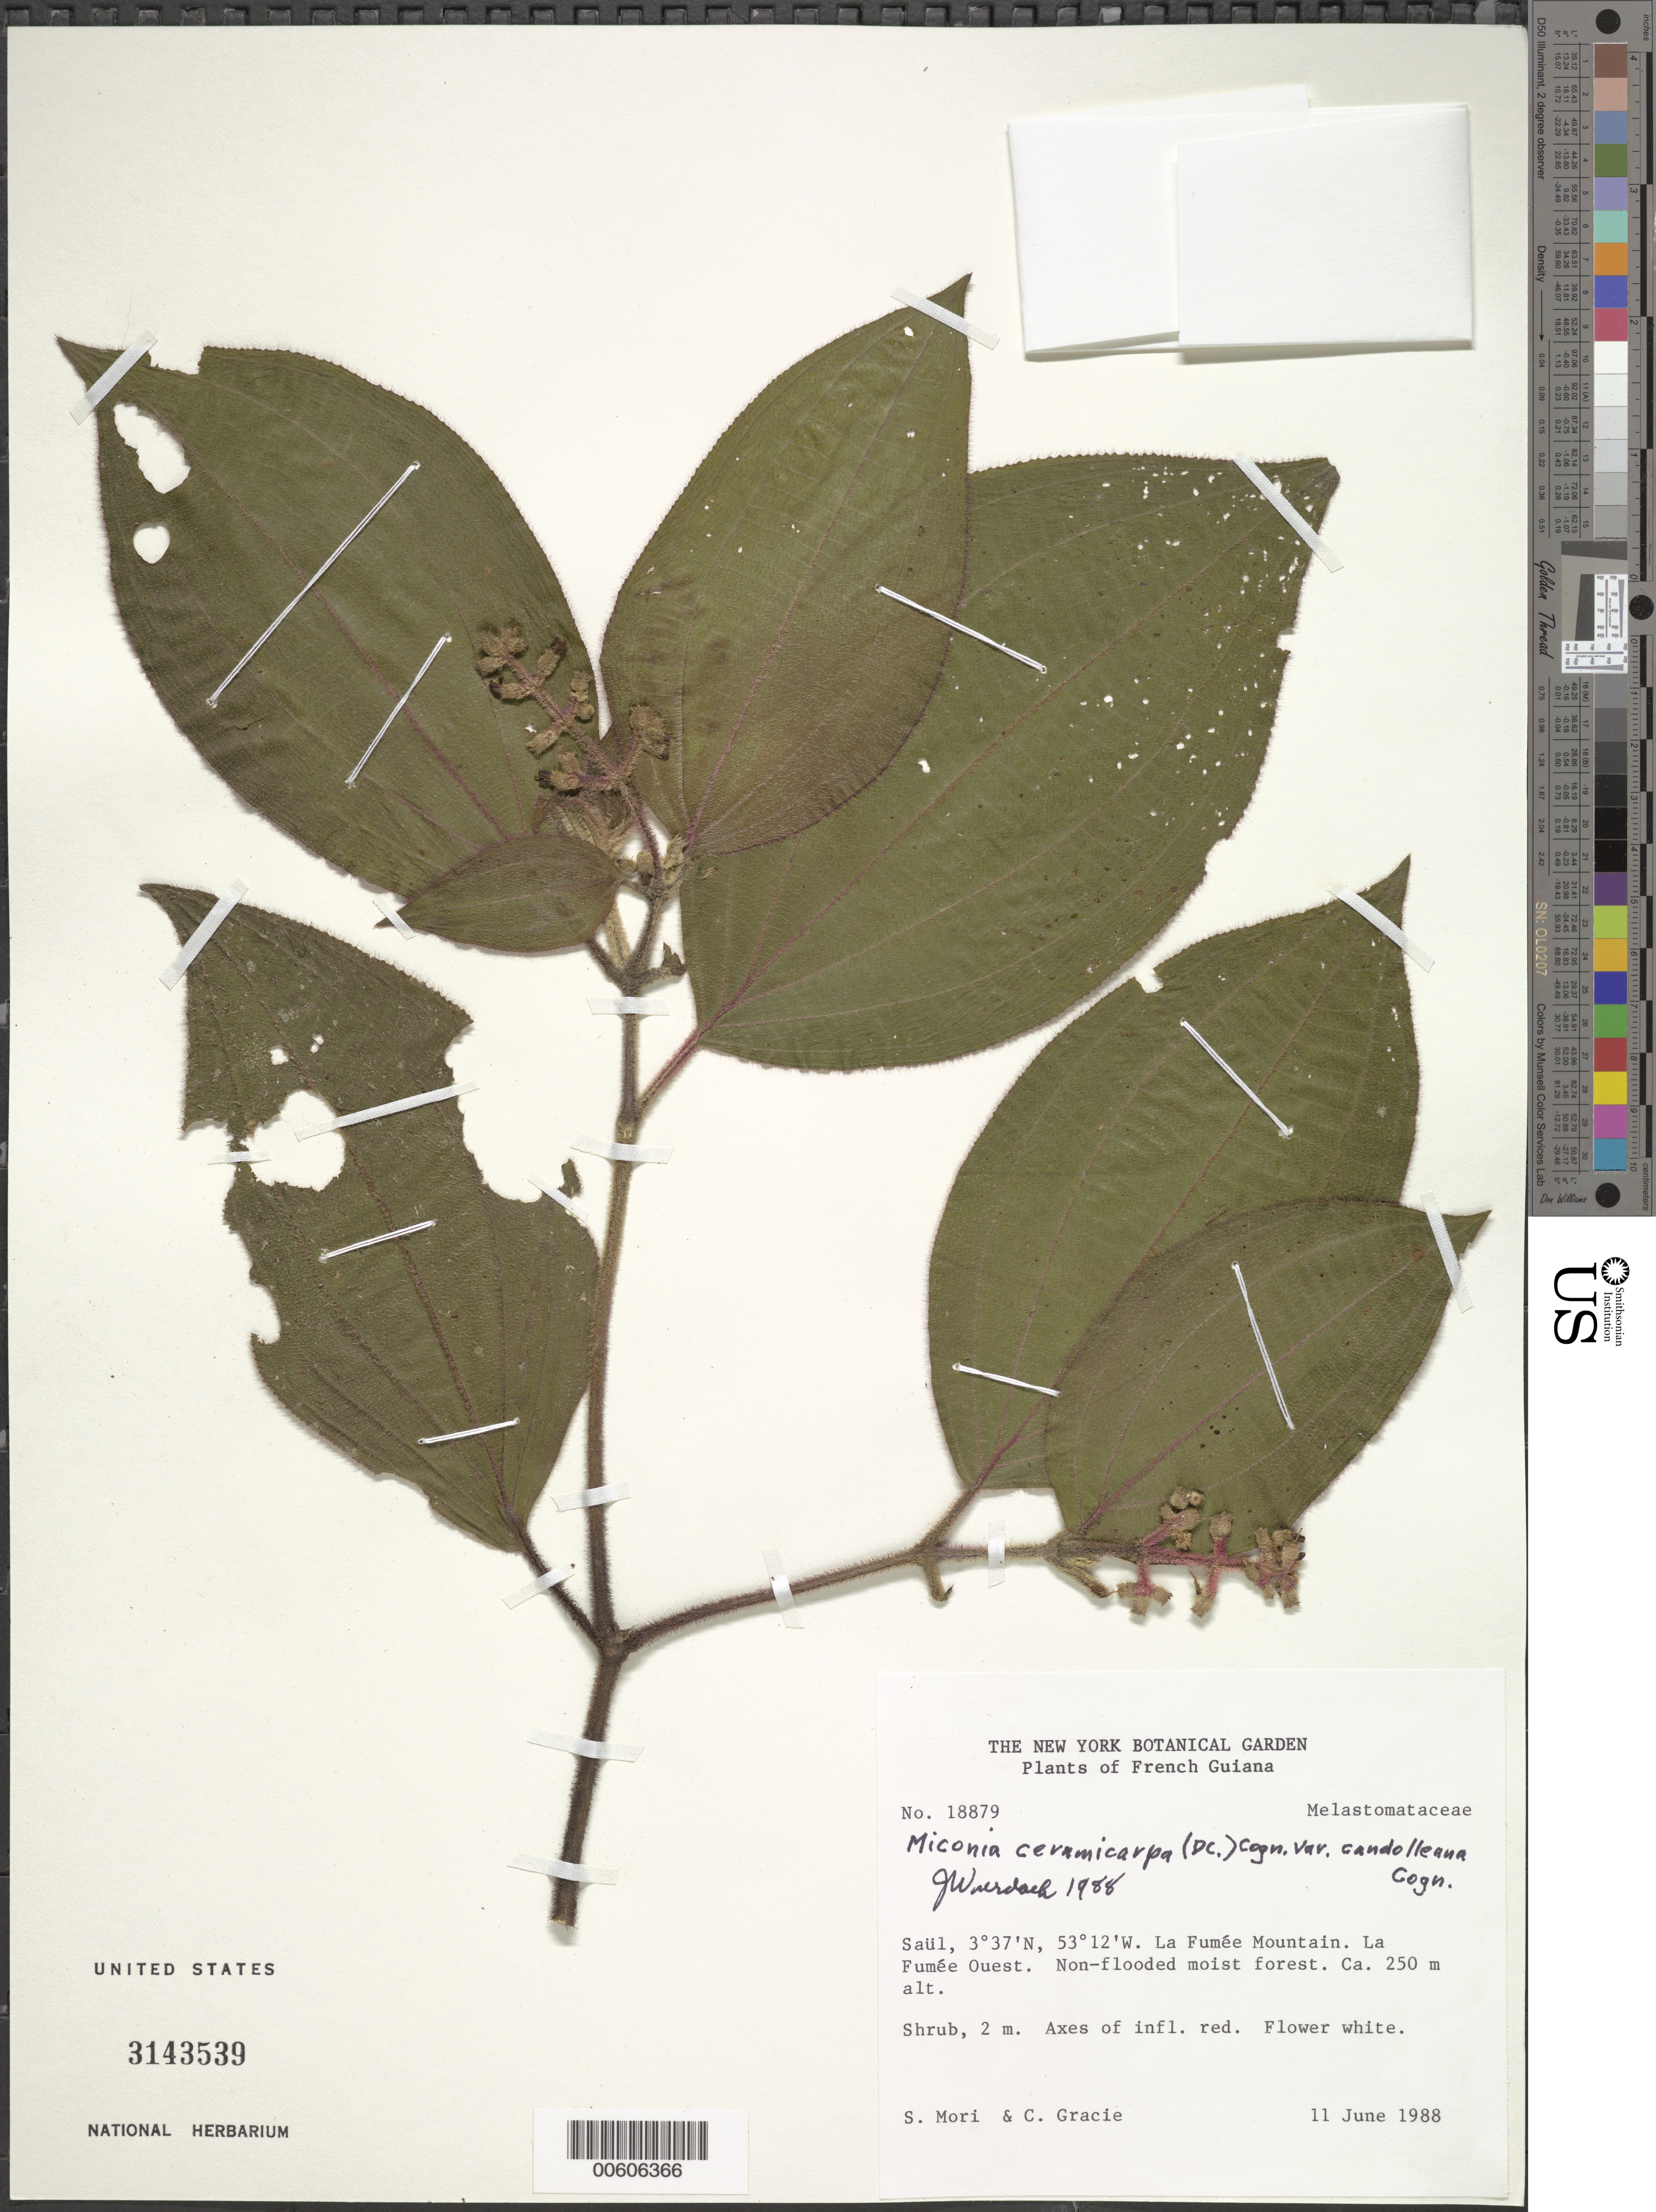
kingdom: Plantae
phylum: Tracheophyta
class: Magnoliopsida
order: Myrtales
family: Melastomataceae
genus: Miconia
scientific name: Miconia ceramicarpa var. candolleana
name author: Cogn.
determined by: Wurdack, John J., (US), US (UNITED STATES)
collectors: S. Mori & C. A. Gracie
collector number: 18879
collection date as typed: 11-Jun-88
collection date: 1988-06-11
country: French Guiana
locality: Saül, La Fumée Mountain Trail, La Fumée Ouest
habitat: Non-flooded moist forest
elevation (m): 250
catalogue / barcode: US 3143539